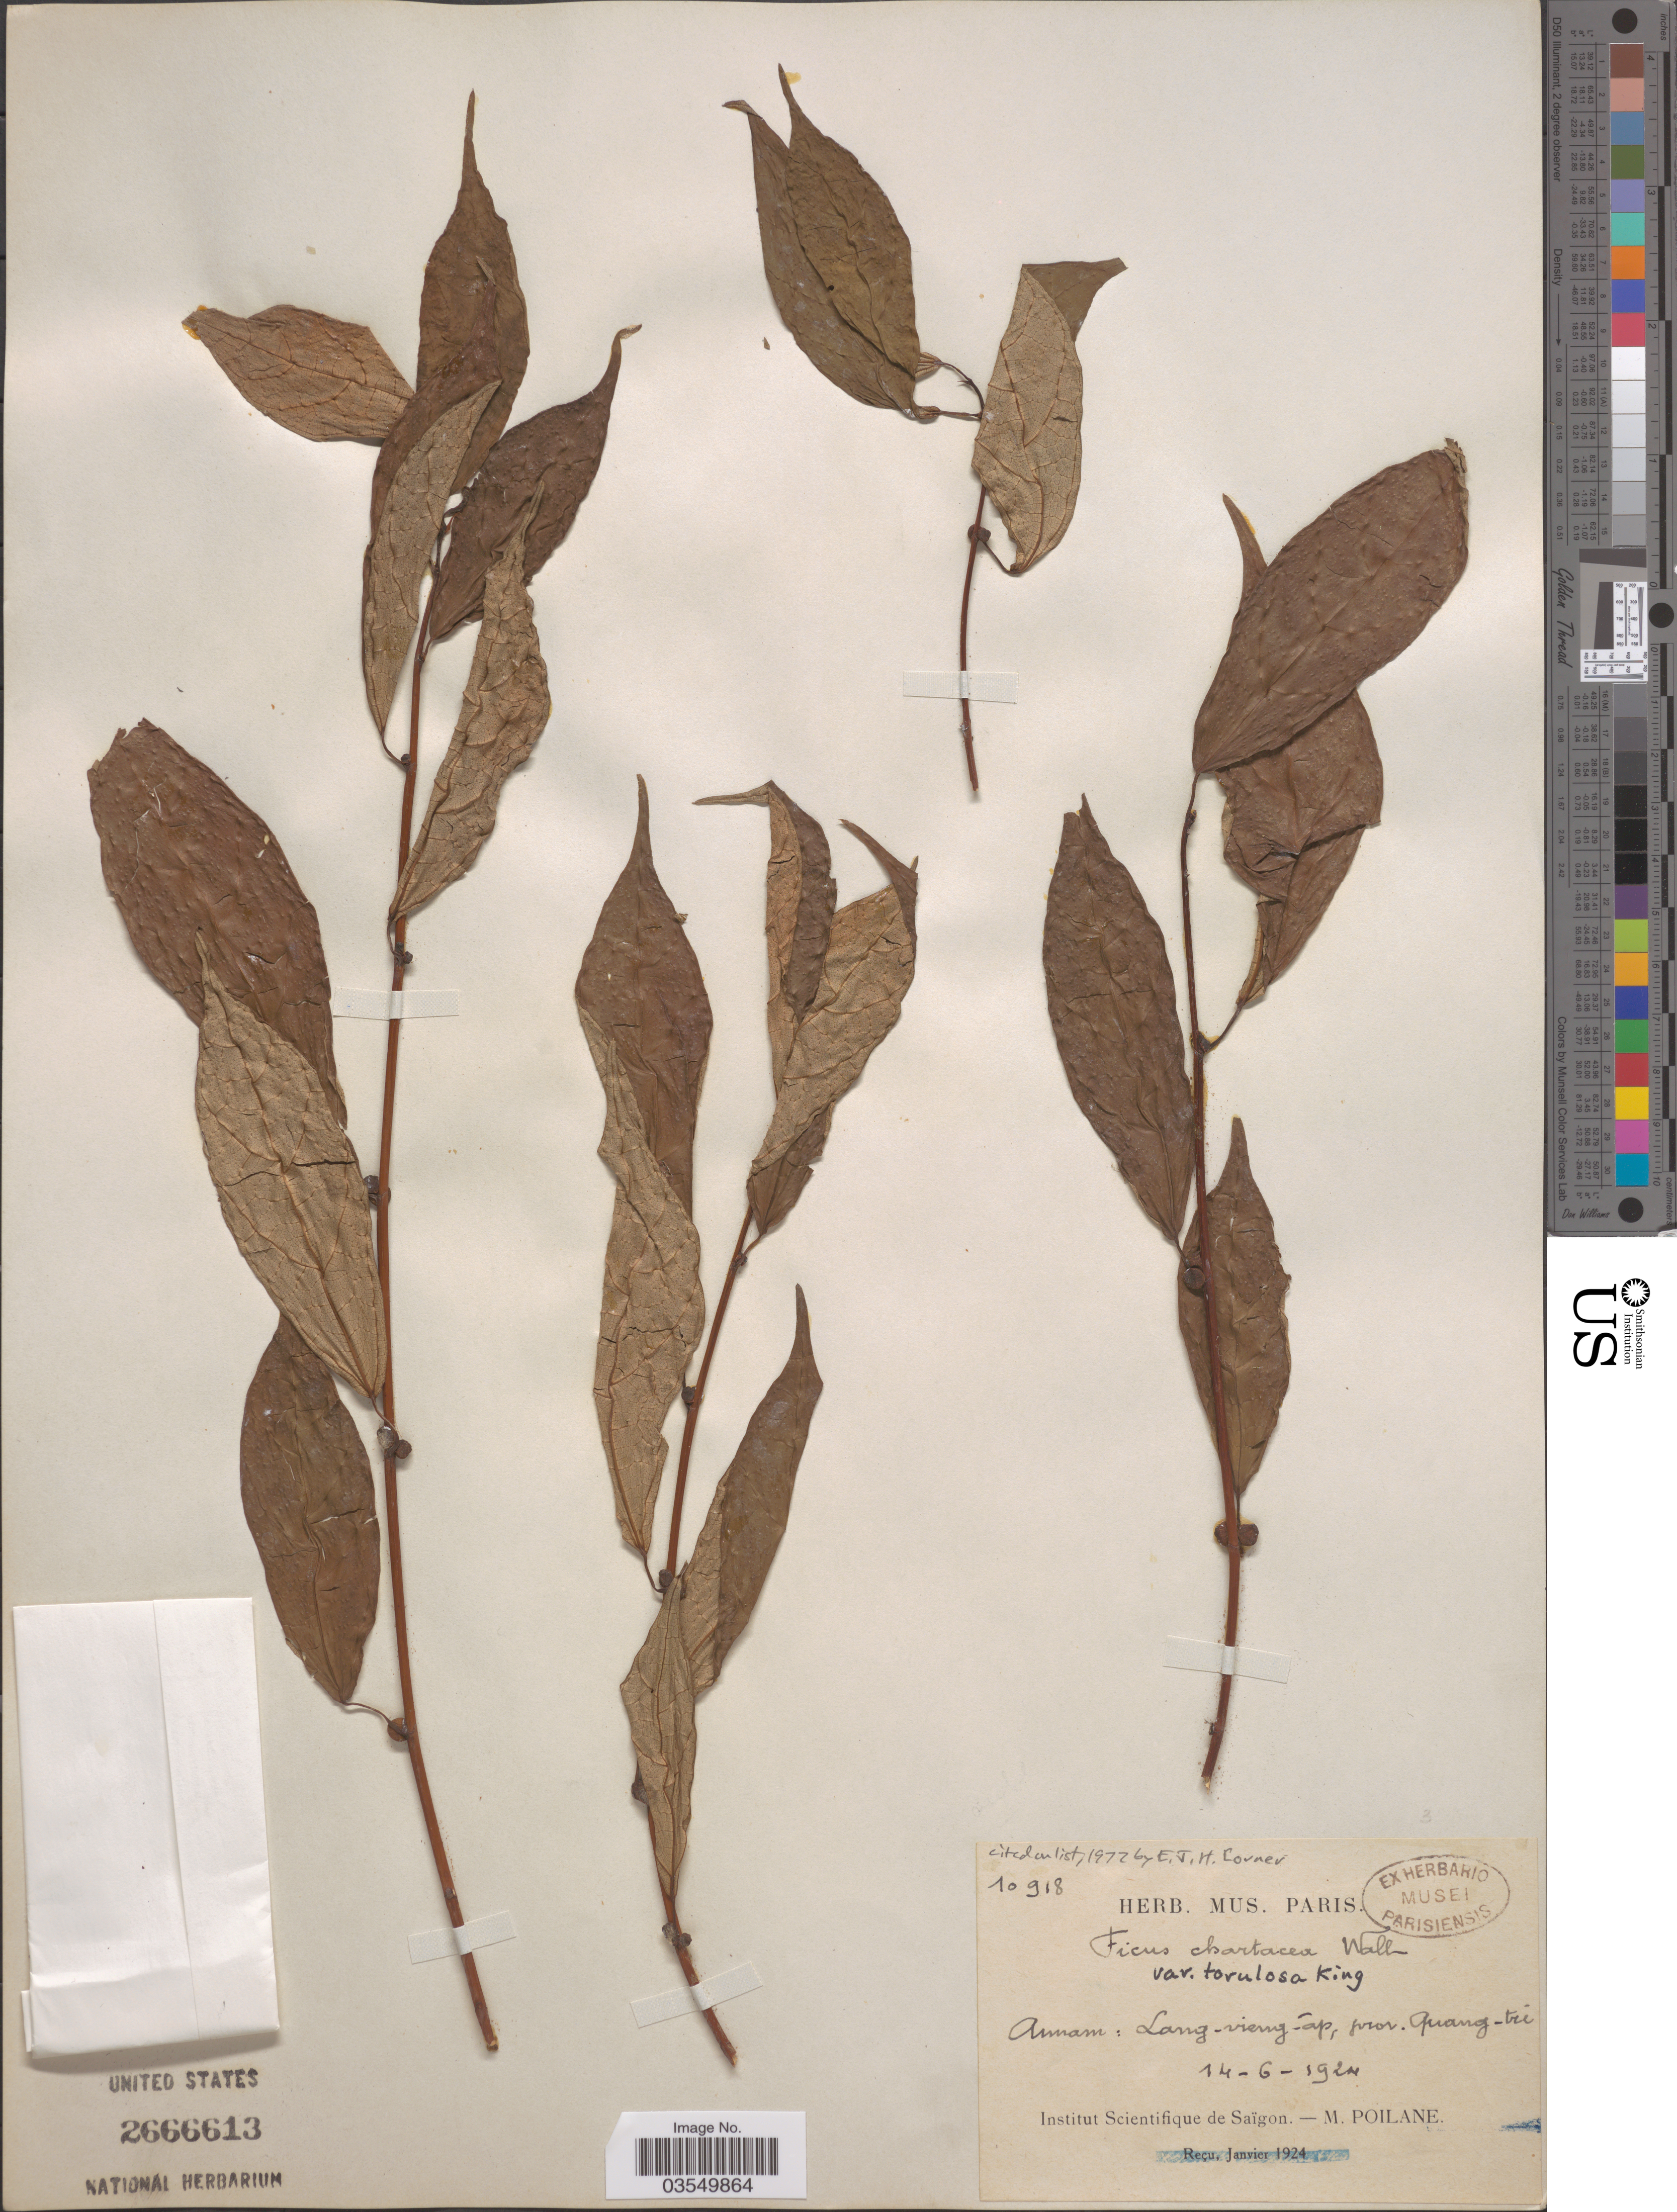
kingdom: Plantae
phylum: Tracheophyta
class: Magnoliopsida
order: Rosales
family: Moraceae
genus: Ficus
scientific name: Ficus chartacea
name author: Wall. ex King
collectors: M. Poilane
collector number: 10918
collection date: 1924-06-14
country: Vietnam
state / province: Quang Tri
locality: Annam: Lang-vierry-ap*.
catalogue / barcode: US 2666613